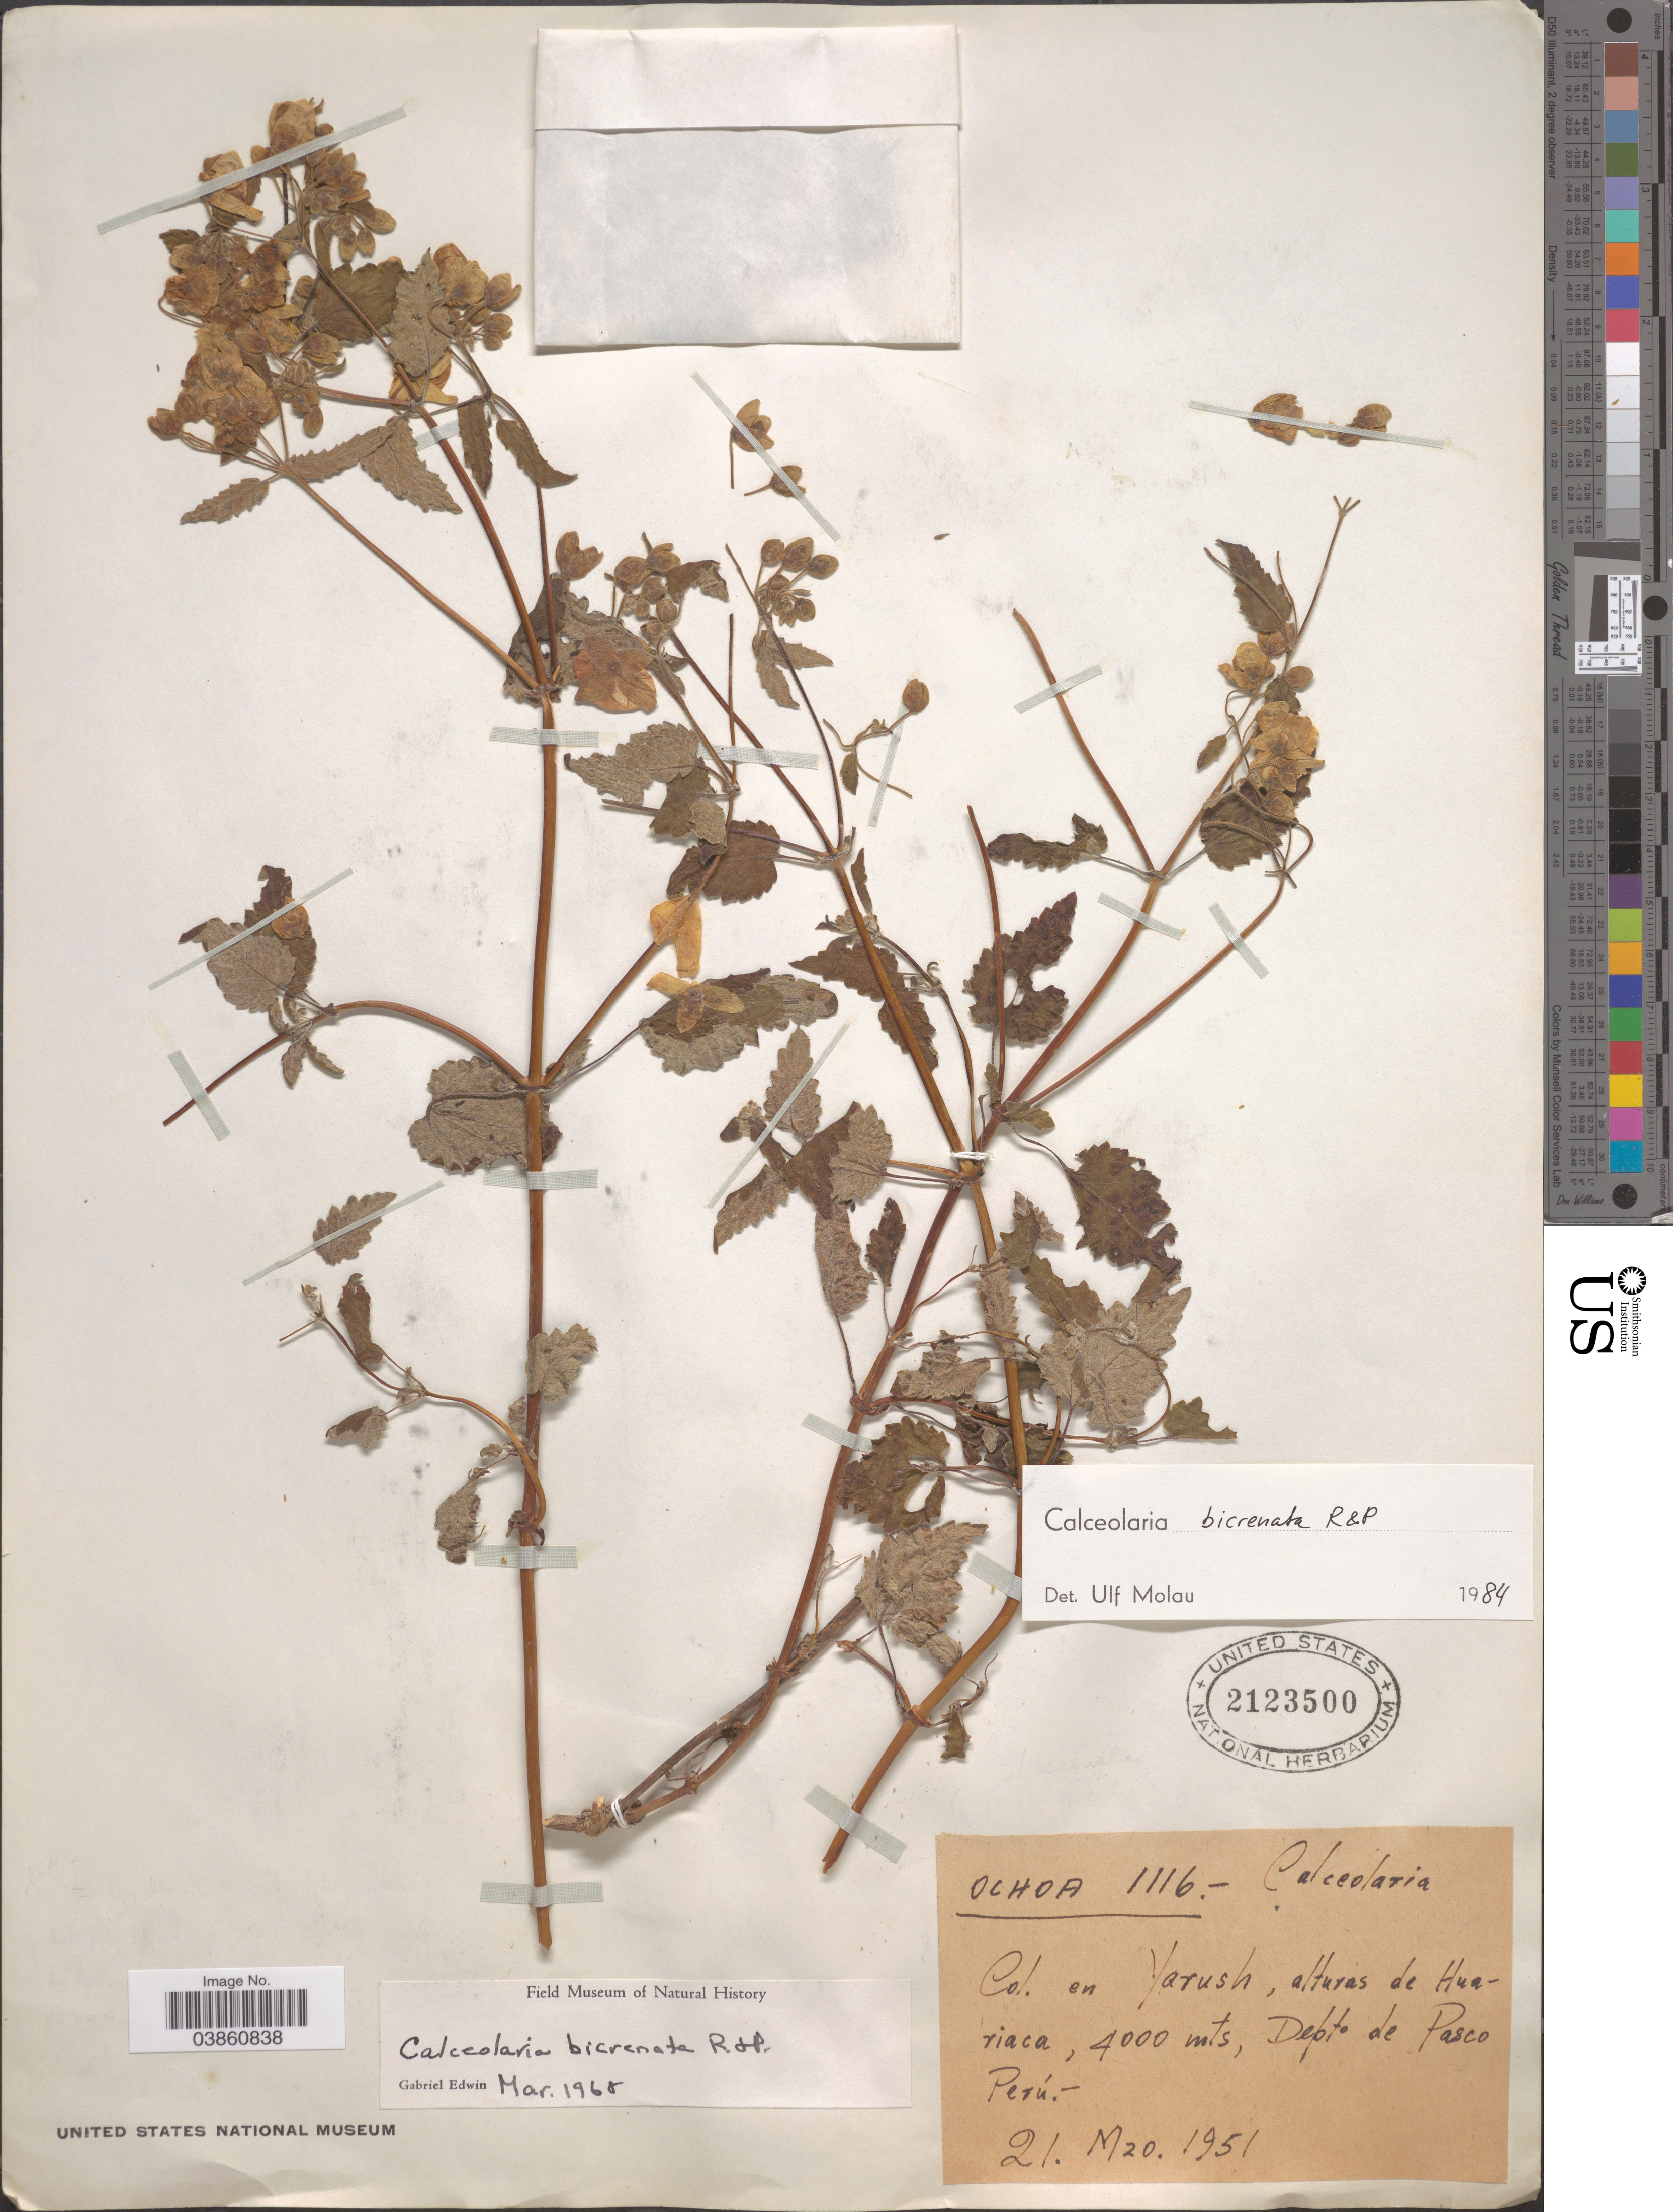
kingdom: Plantae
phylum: Tracheophyta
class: Magnoliopsida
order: Lamiales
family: Calceolariaceae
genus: Calceolaria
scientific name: Calceolaria bicrenata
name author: Ruiz & Pav.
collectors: -. Ochoa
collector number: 1116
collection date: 1951-03-21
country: Peru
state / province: Pasco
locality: Yarush, alturas de Huariaca, Depto. de Pasco.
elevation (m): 4000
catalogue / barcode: US 2123500